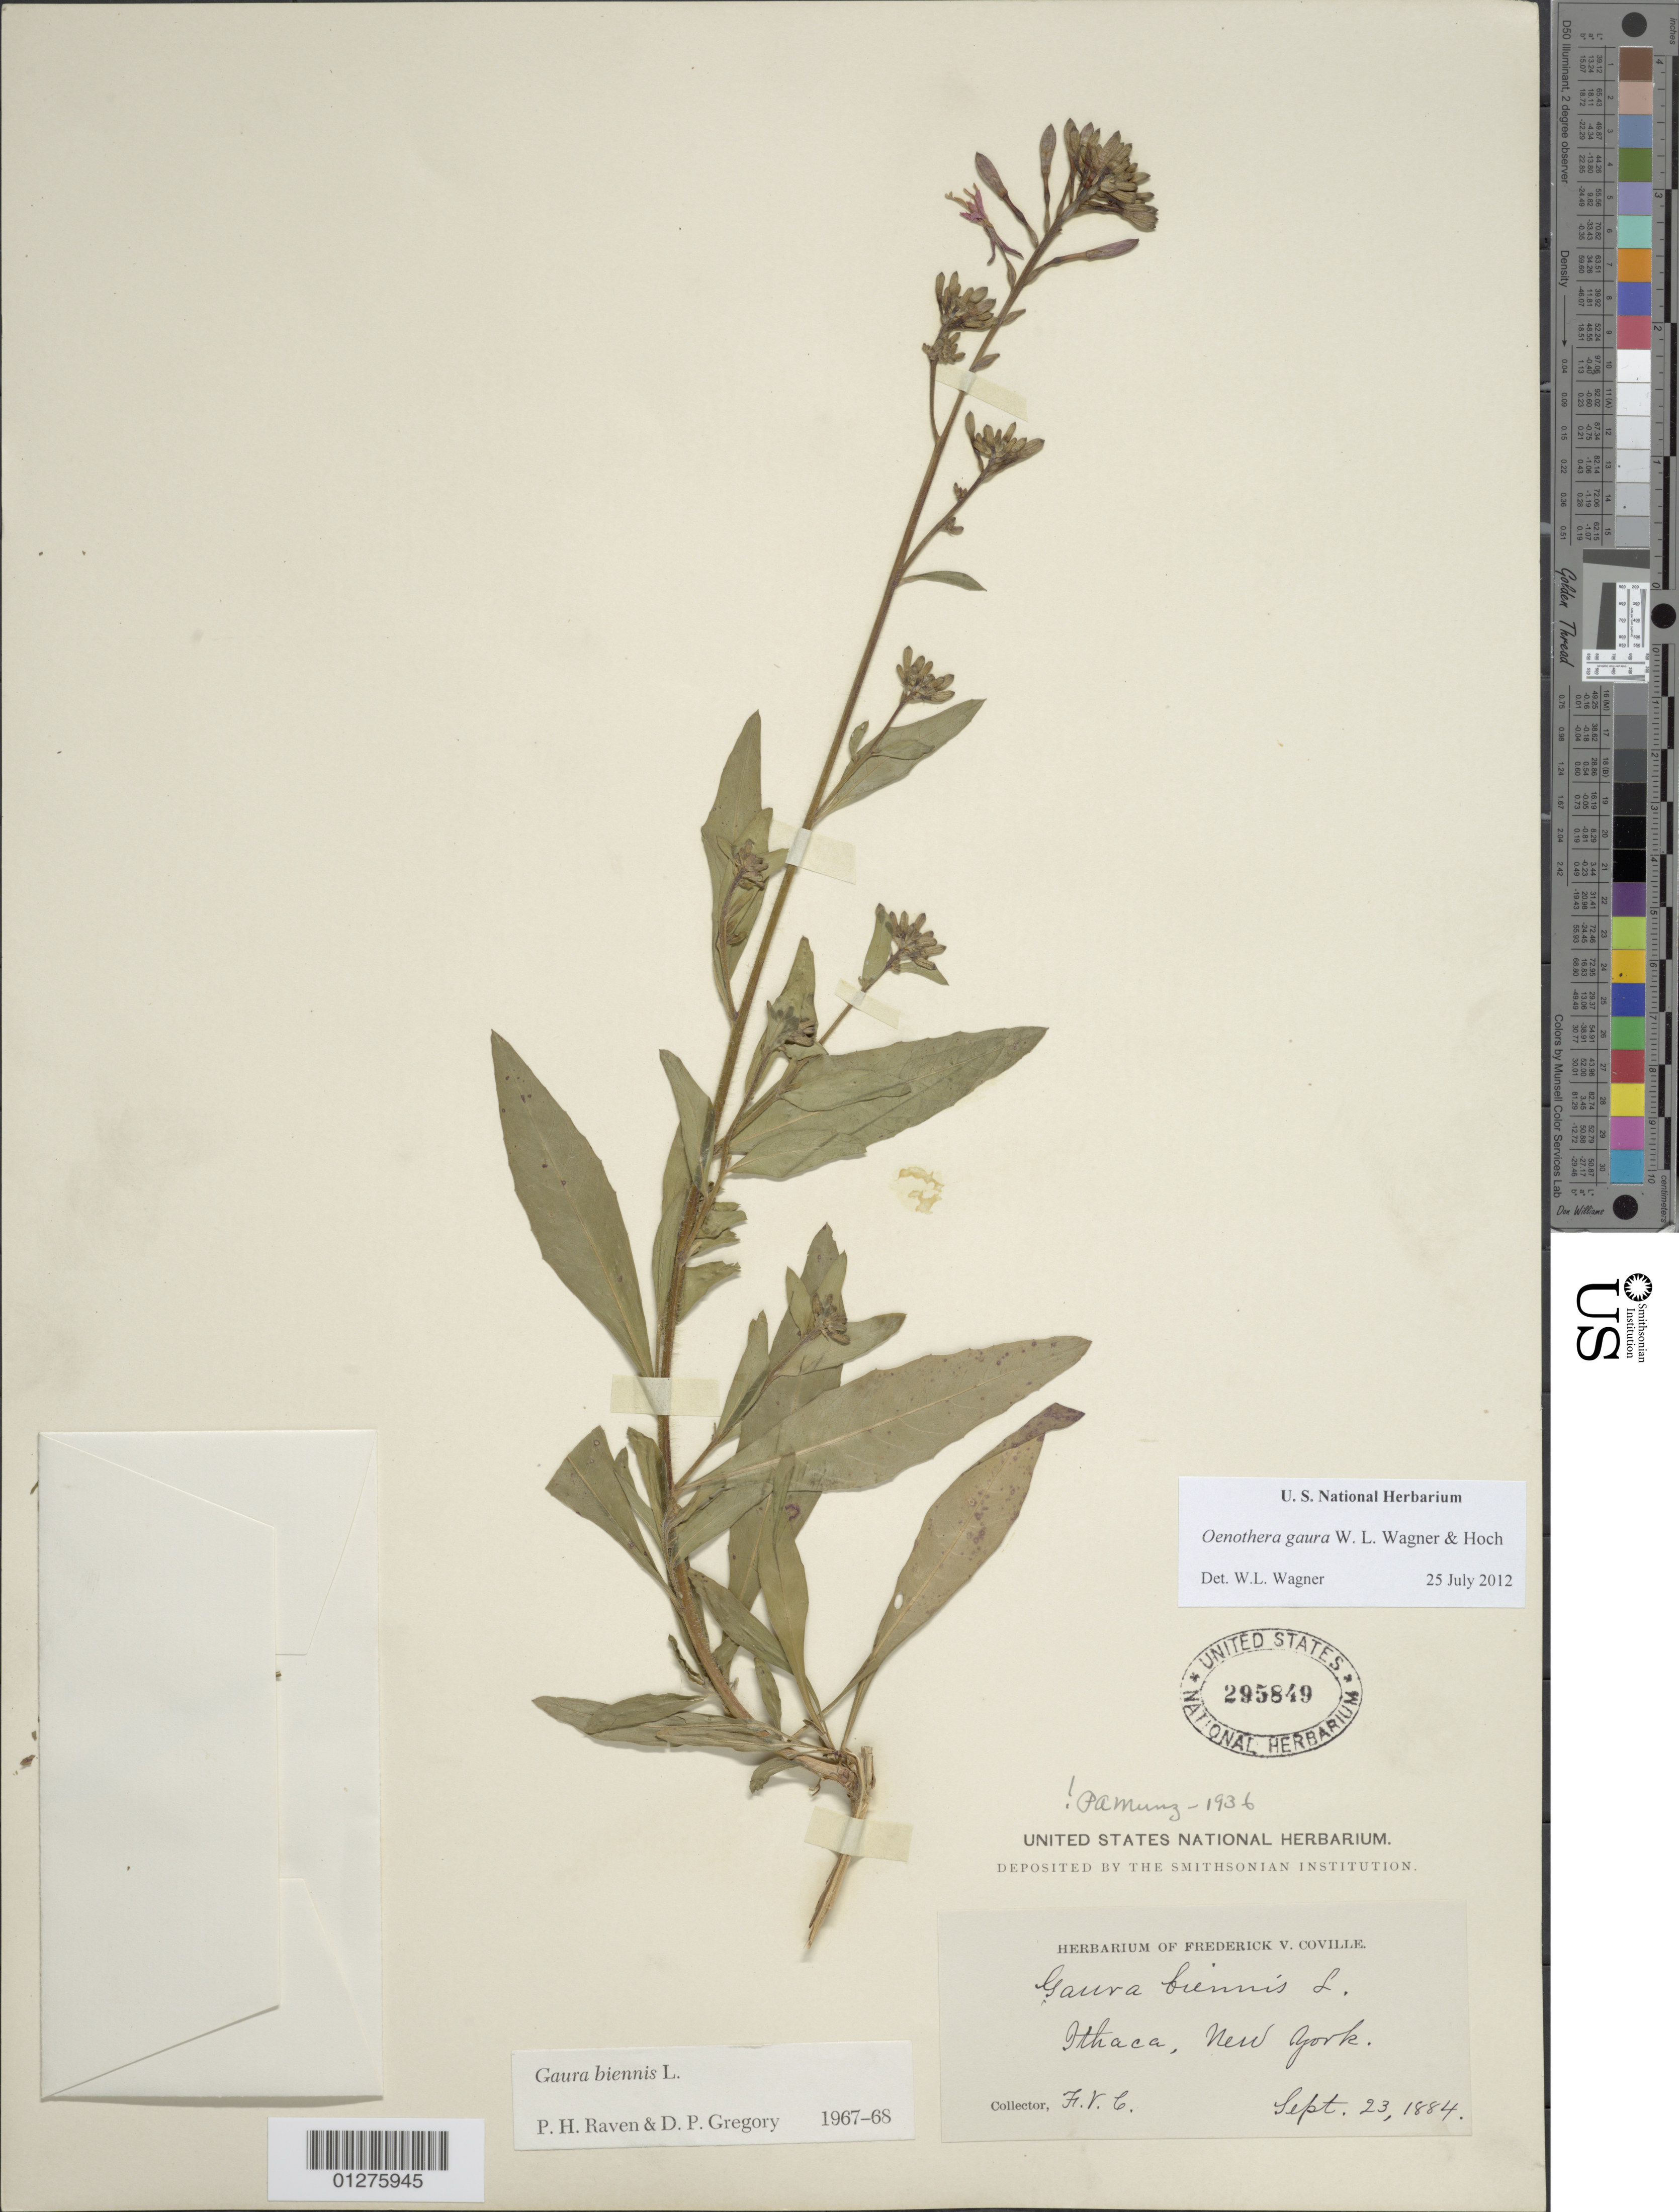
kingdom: Plantae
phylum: Tracheophyta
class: Magnoliopsida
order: Myrtales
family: Onagraceae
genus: Oenothera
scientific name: Oenothera gaura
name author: W.L. Wagner & Hoch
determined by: Wagner, W. L., (BOT), Smithsonian Institution - National Museum of Natural History (UNITED STATES)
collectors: F. V. Coville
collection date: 1884-09-23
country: United States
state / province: New York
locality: Ithaca.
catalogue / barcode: US 295849